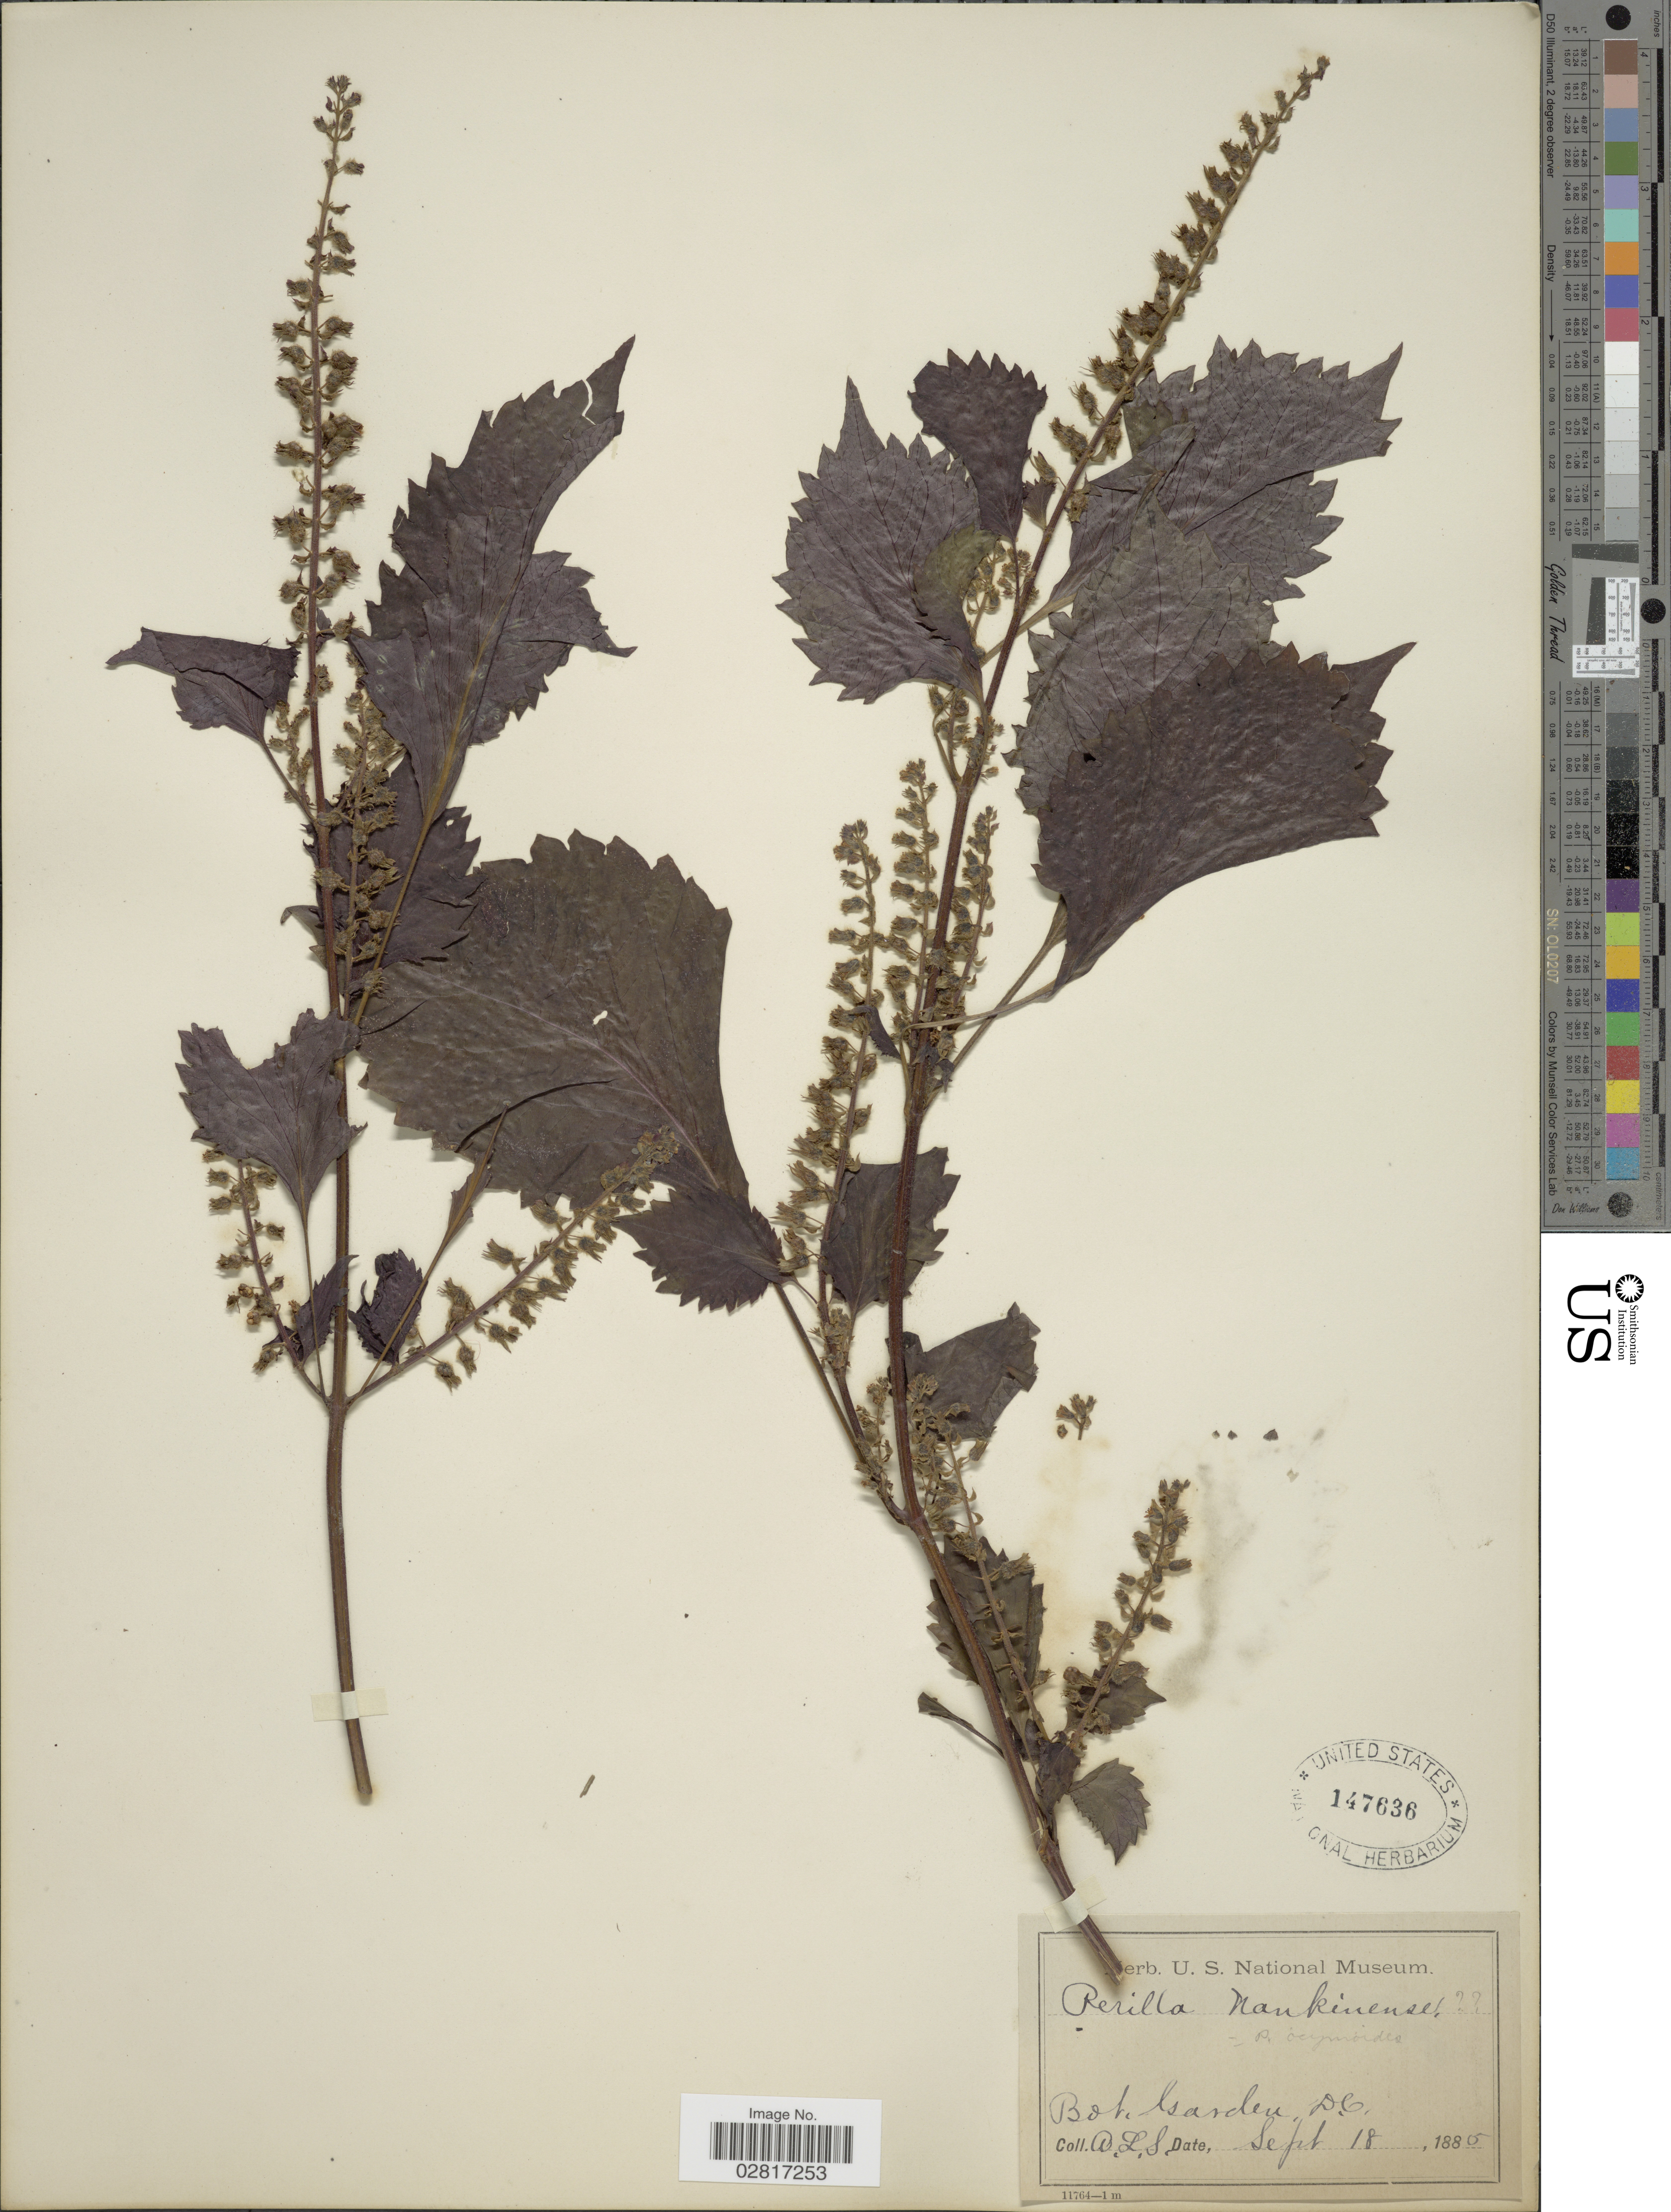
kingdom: Plantae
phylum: Tracheophyta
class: Magnoliopsida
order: Lamiales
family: Lamiaceae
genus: Perilla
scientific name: Perilla frutescens var. crispa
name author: (Thunb.) H. Deane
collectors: A. L. S.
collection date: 1885-09-18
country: United States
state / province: District of Columbia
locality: Bot. Garden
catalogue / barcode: US 147636